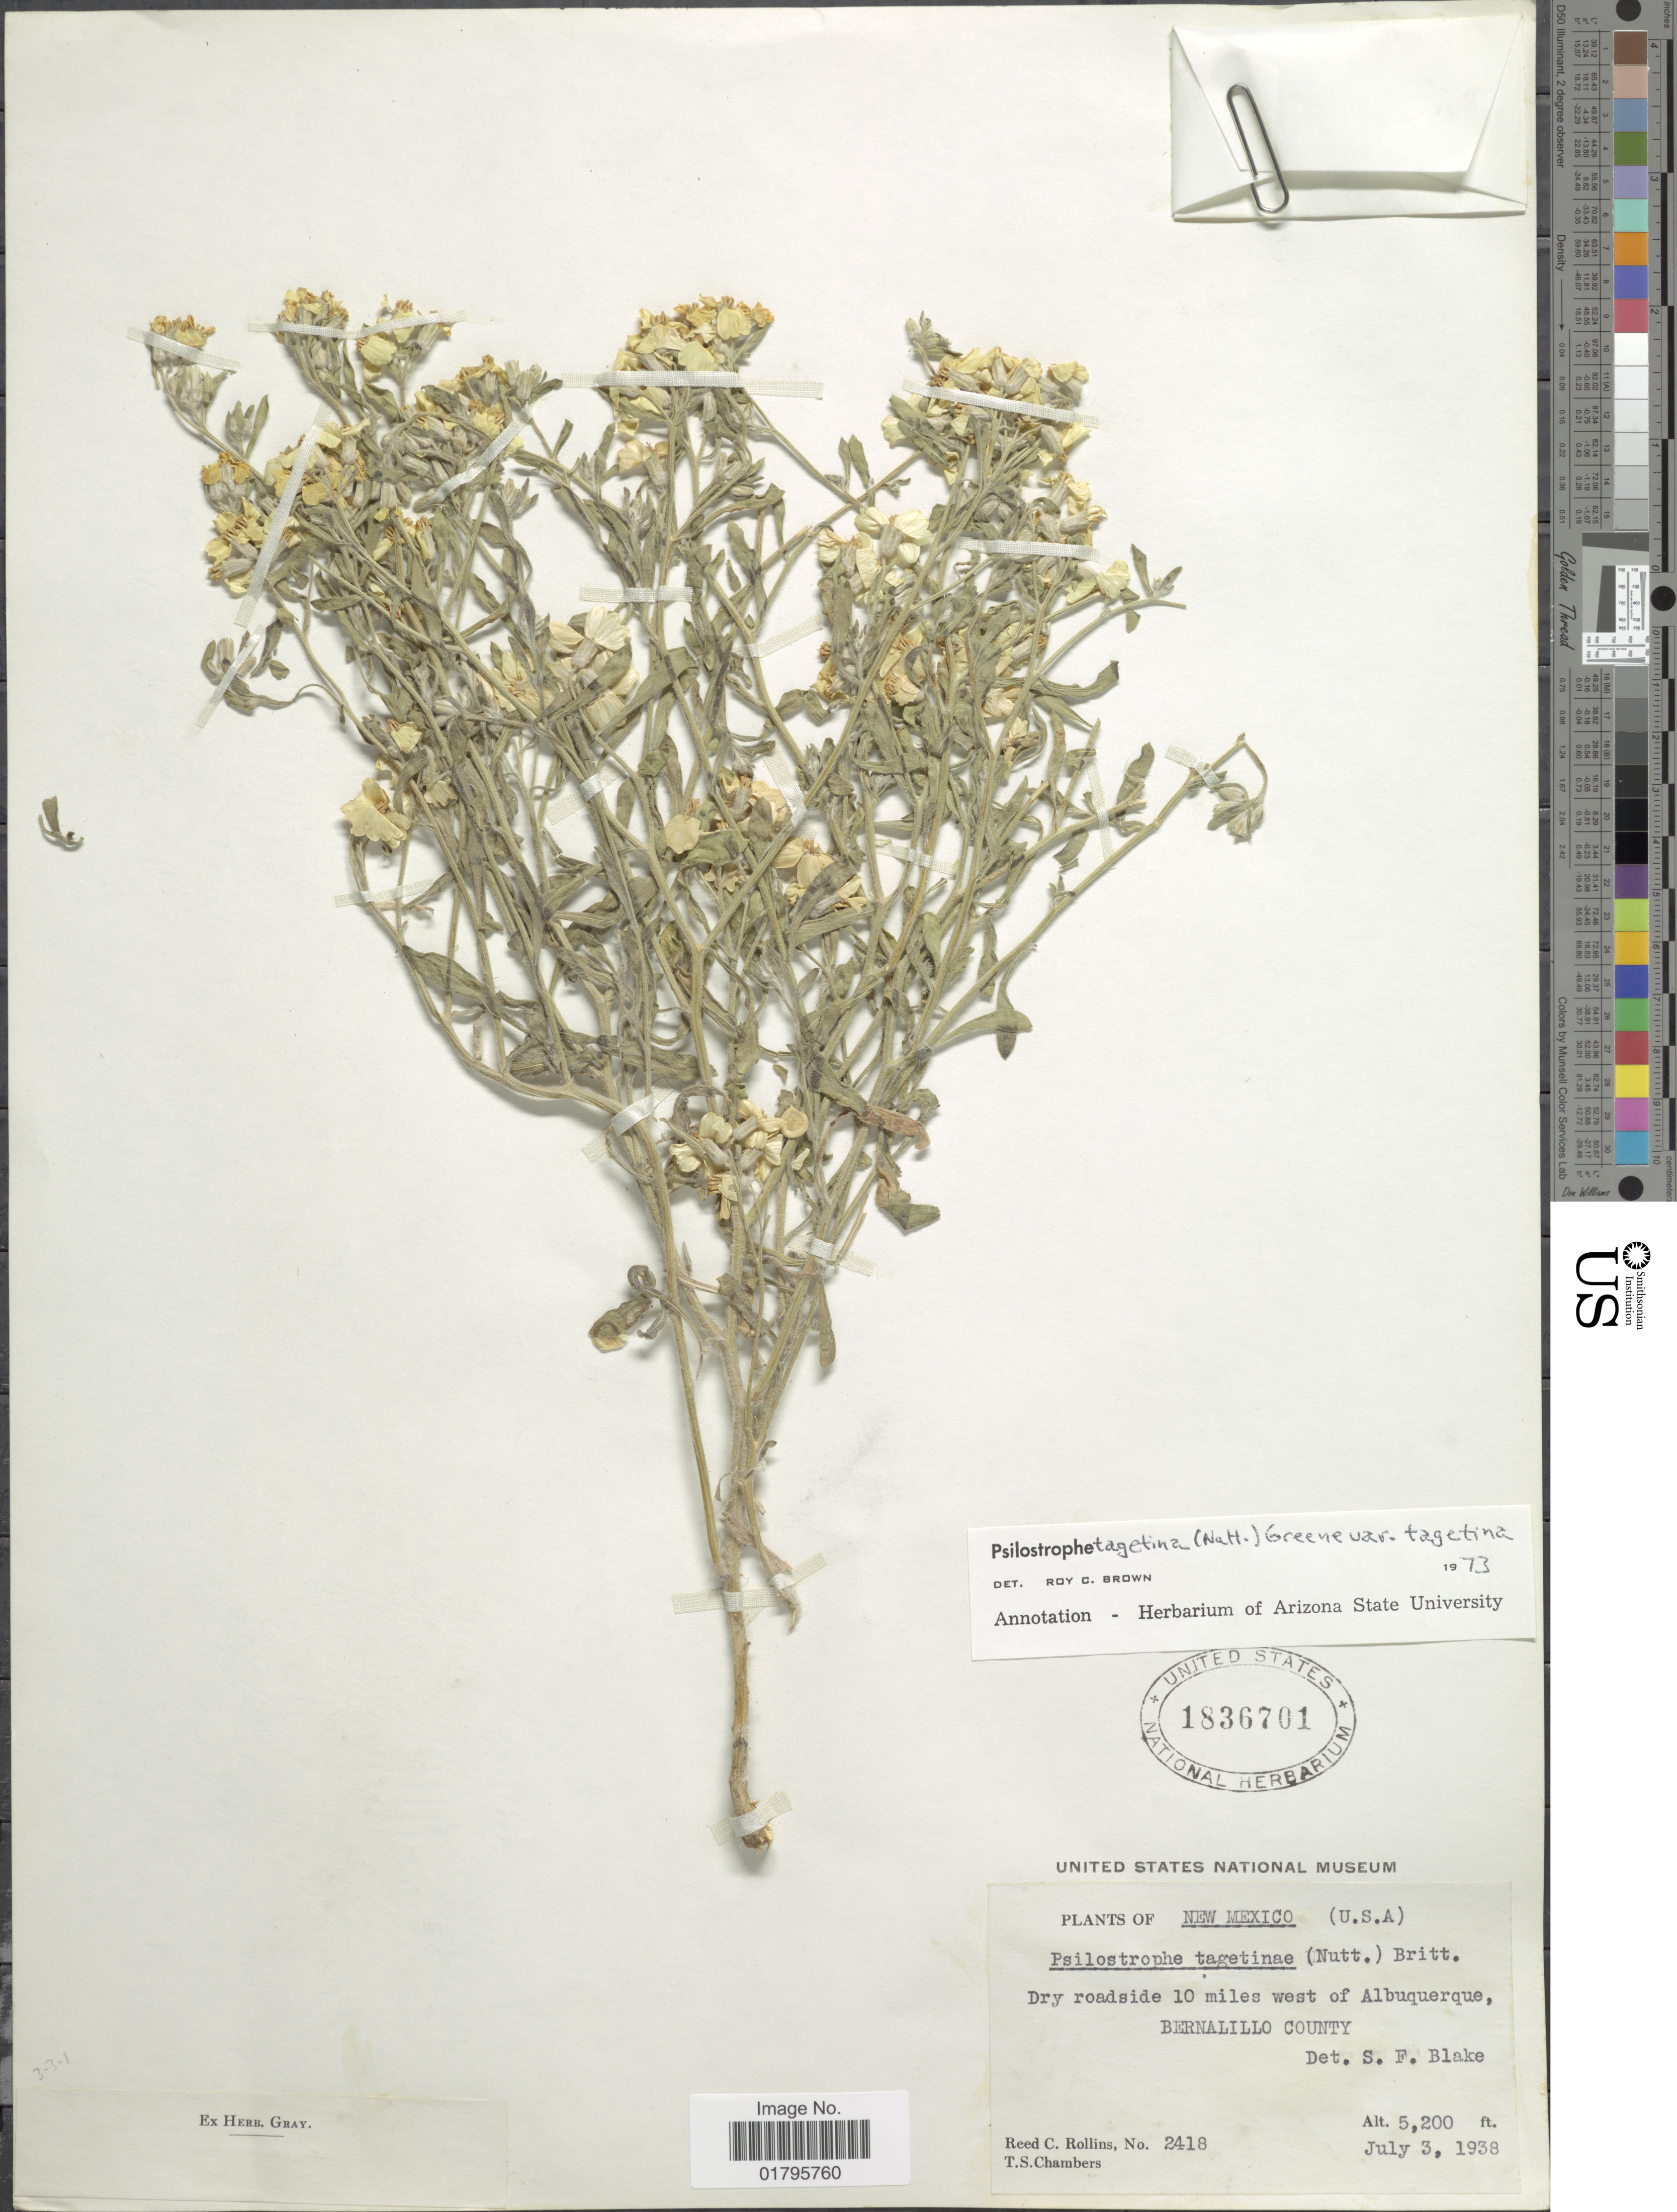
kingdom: Plantae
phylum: Tracheophyta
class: Magnoliopsida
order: Asterales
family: Asteraceae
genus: Psilostrophe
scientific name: Psilostrophe tagetina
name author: (Nutt.) Greene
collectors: R. C. Rollins & T. Chambers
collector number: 2418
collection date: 1938-07-03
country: United States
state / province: New Mexico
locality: Dry roadside 10 miles west of Albuquerque. Bernalillo County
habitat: dry roadside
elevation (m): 1585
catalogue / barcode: US 1836701